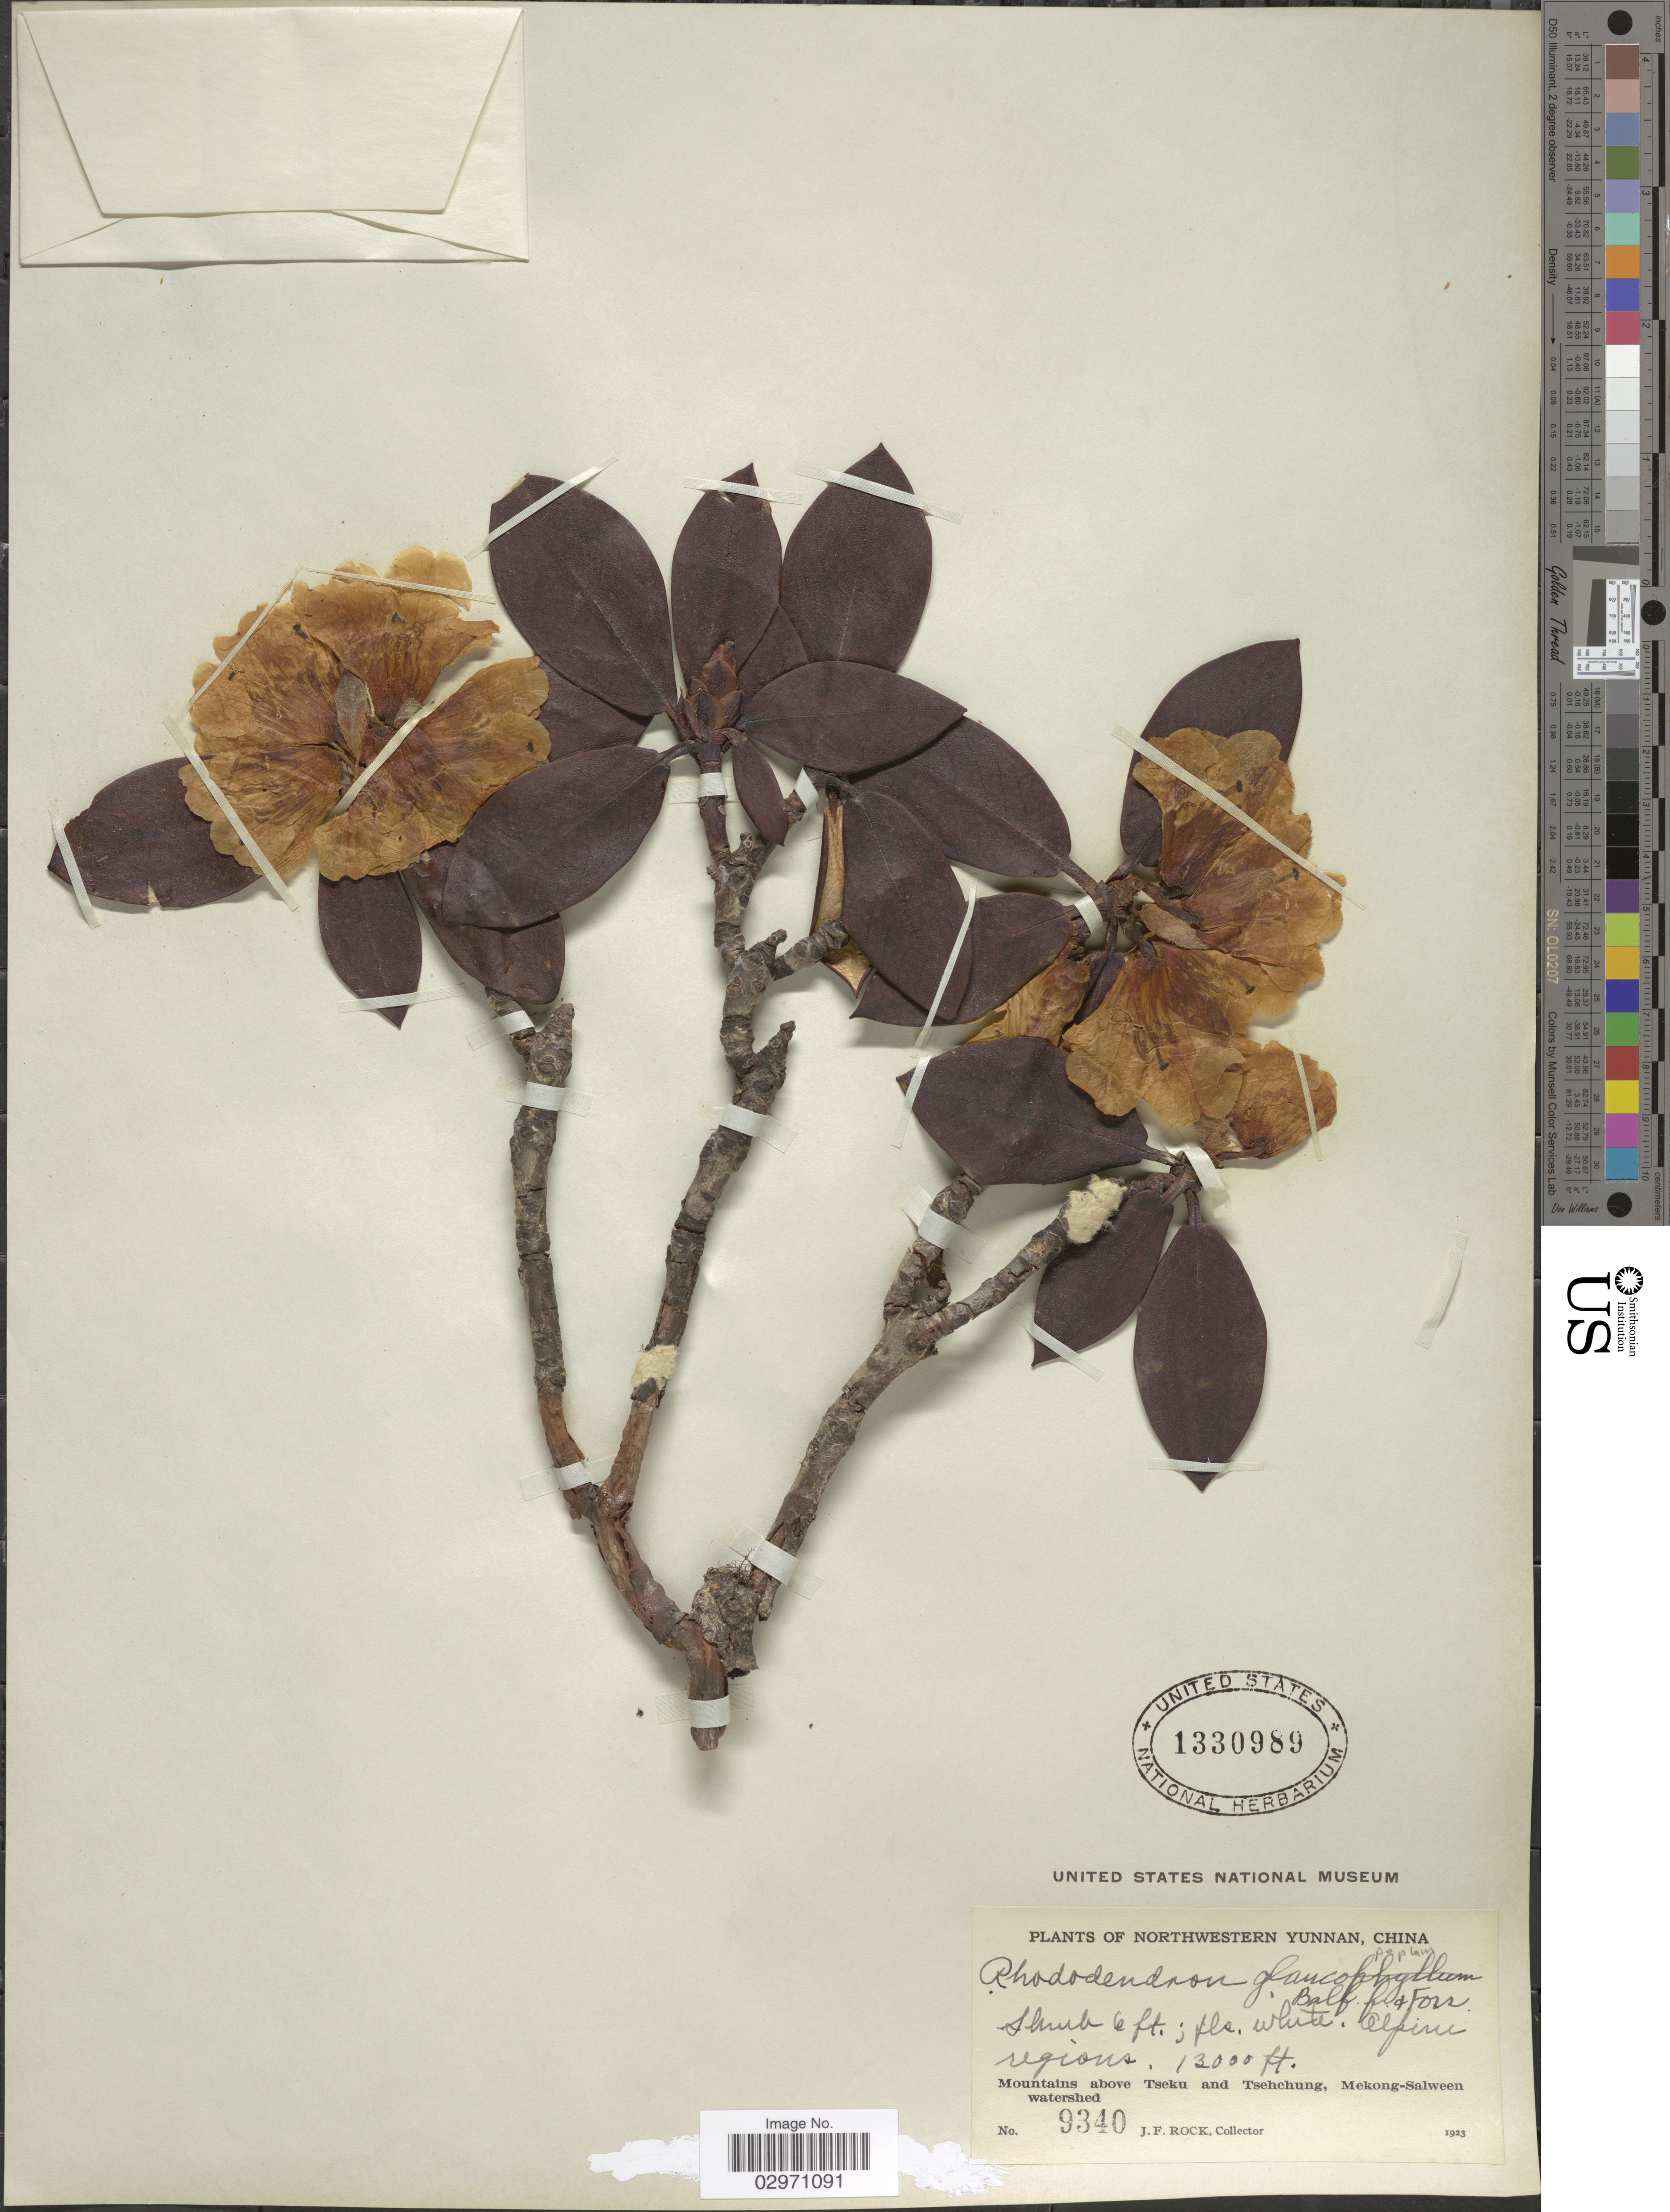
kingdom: Plantae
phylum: Tracheophyta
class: Magnoliopsida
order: Ericales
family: Ericaceae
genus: Rhododendron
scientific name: Rhododendron glaucopeplum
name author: Balf. f. & Forrest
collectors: J. Rock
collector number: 9340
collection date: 1923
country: China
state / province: Yunnan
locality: Northwestern Yunnan. Alpine regions. Mountains above Tseku and Tsehchung, Mekong-Salween watershed.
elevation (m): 3962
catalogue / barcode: US 1330989